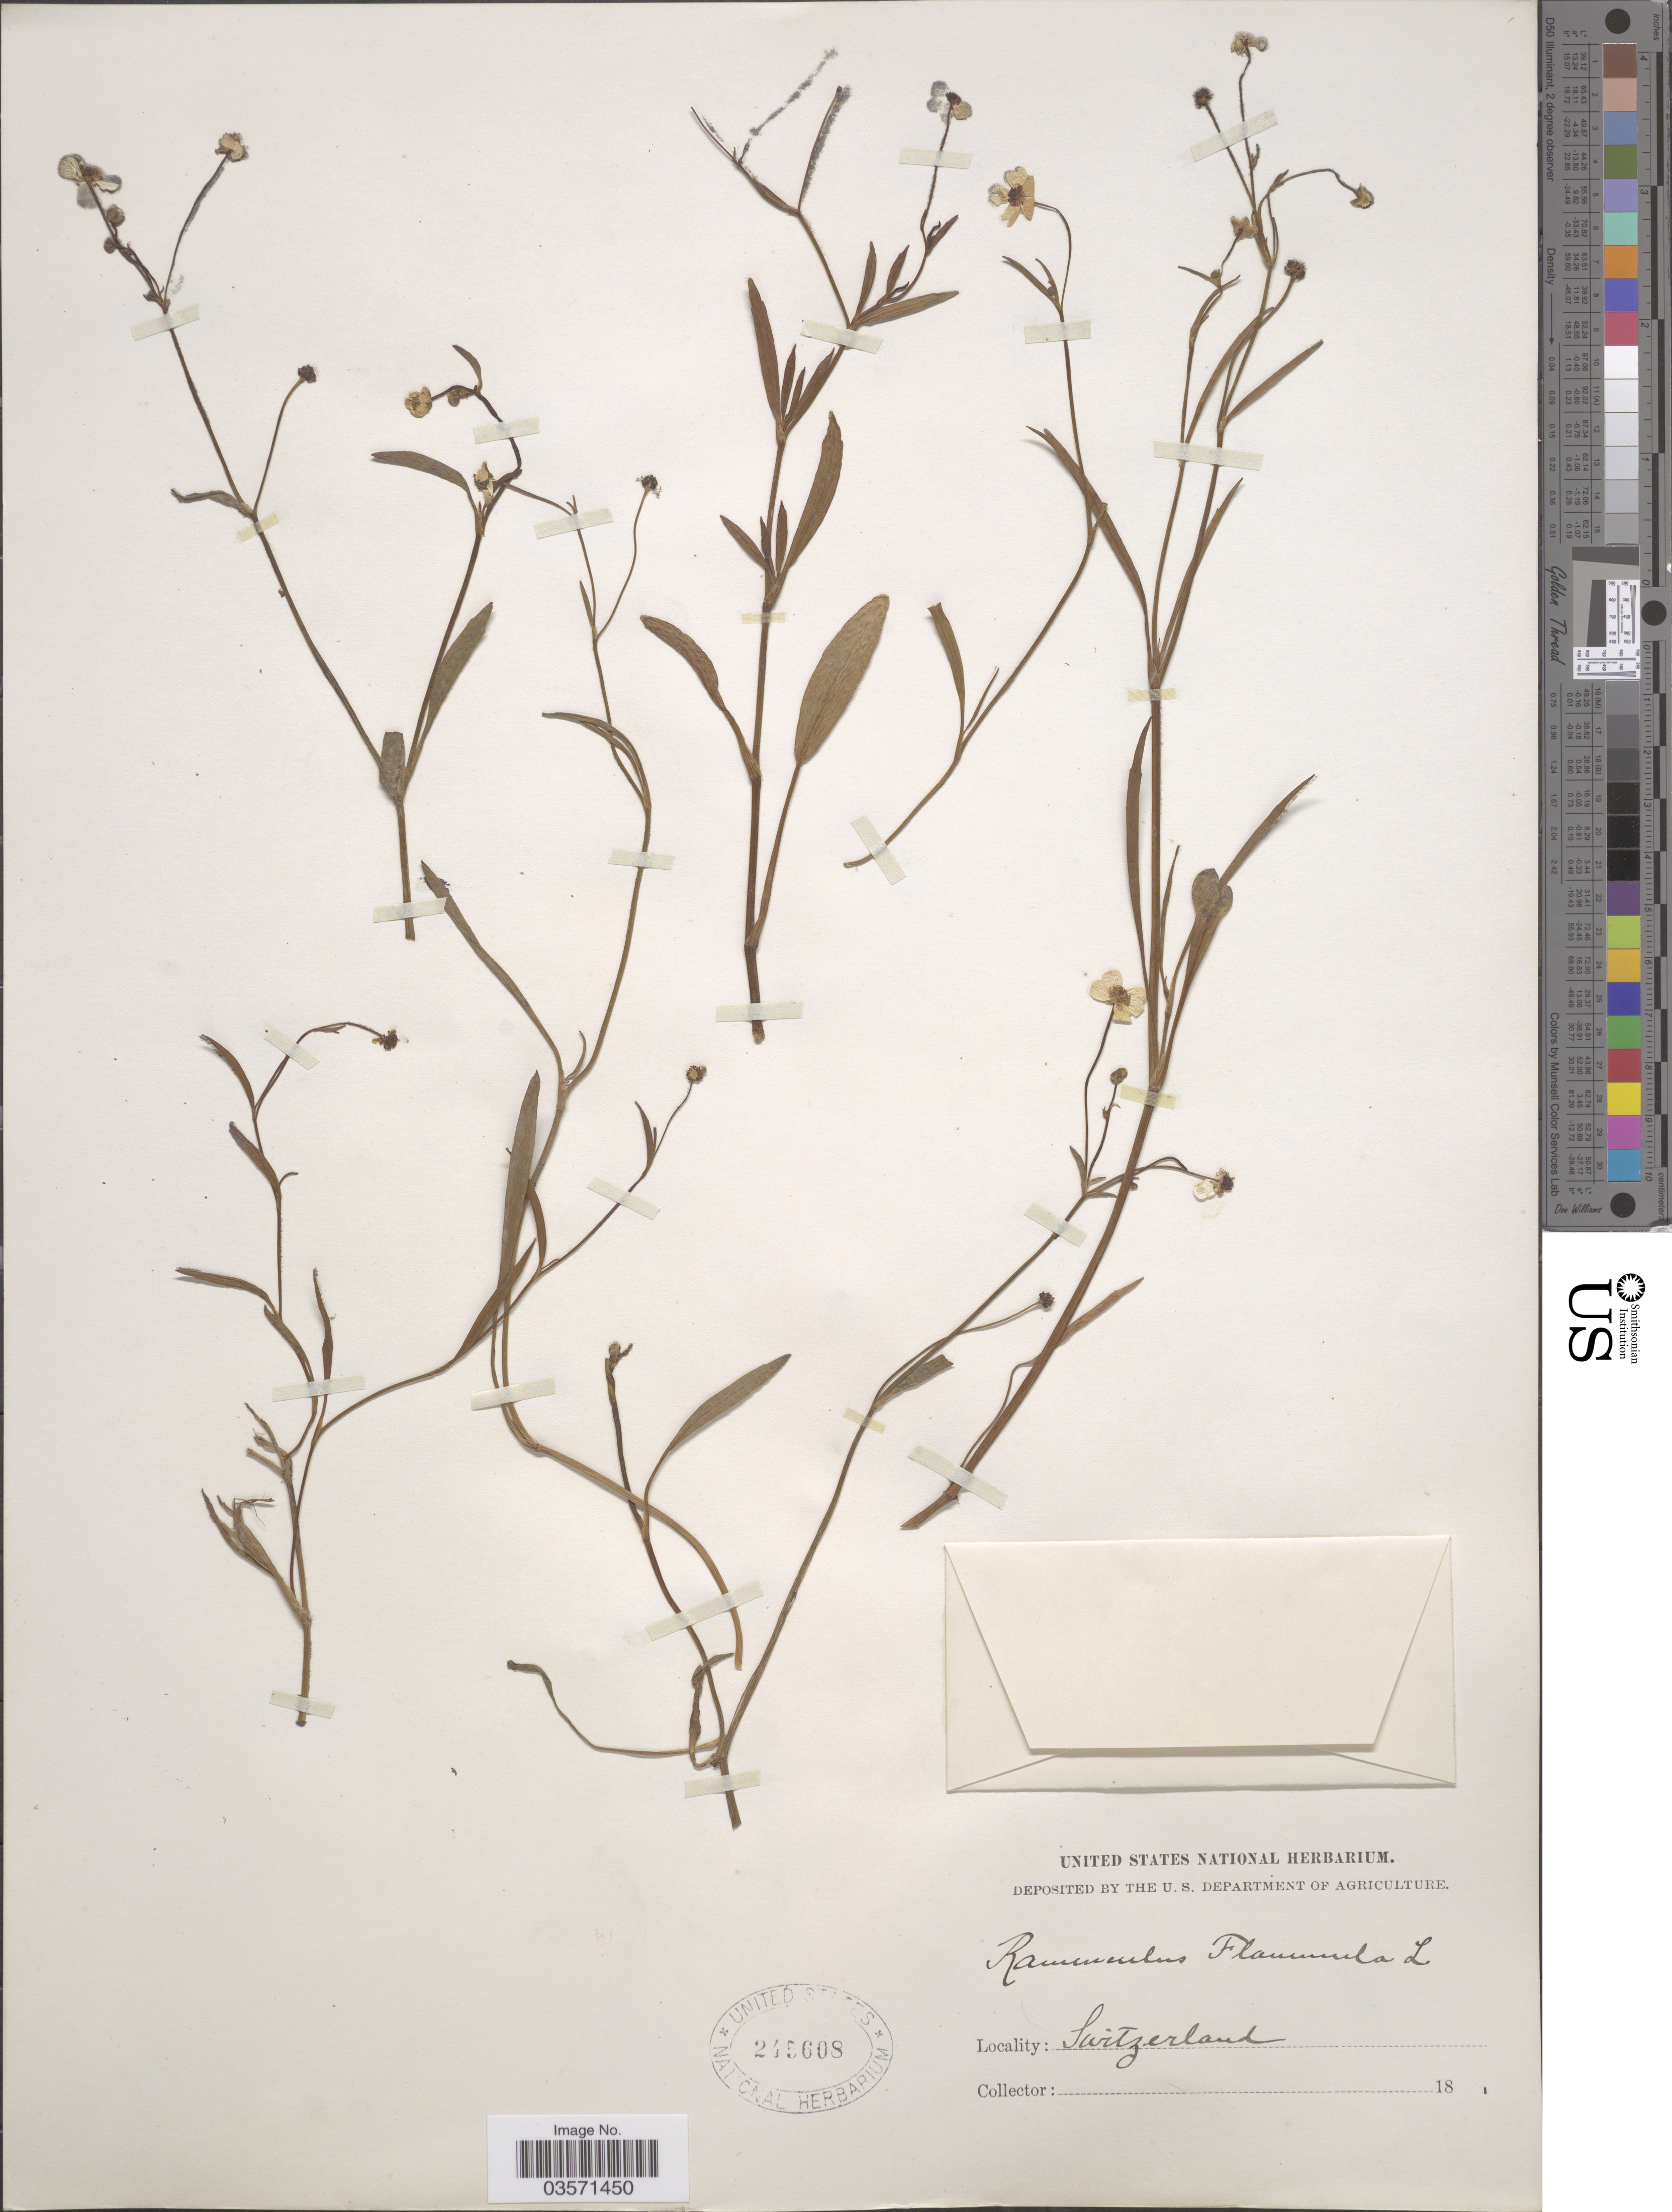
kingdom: Plantae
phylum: Tracheophyta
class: Magnoliopsida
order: Ranunculales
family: Ranunculaceae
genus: Ranunculus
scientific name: Ranunculus flammula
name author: L.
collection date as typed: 18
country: Switzerland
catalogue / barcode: US 245608